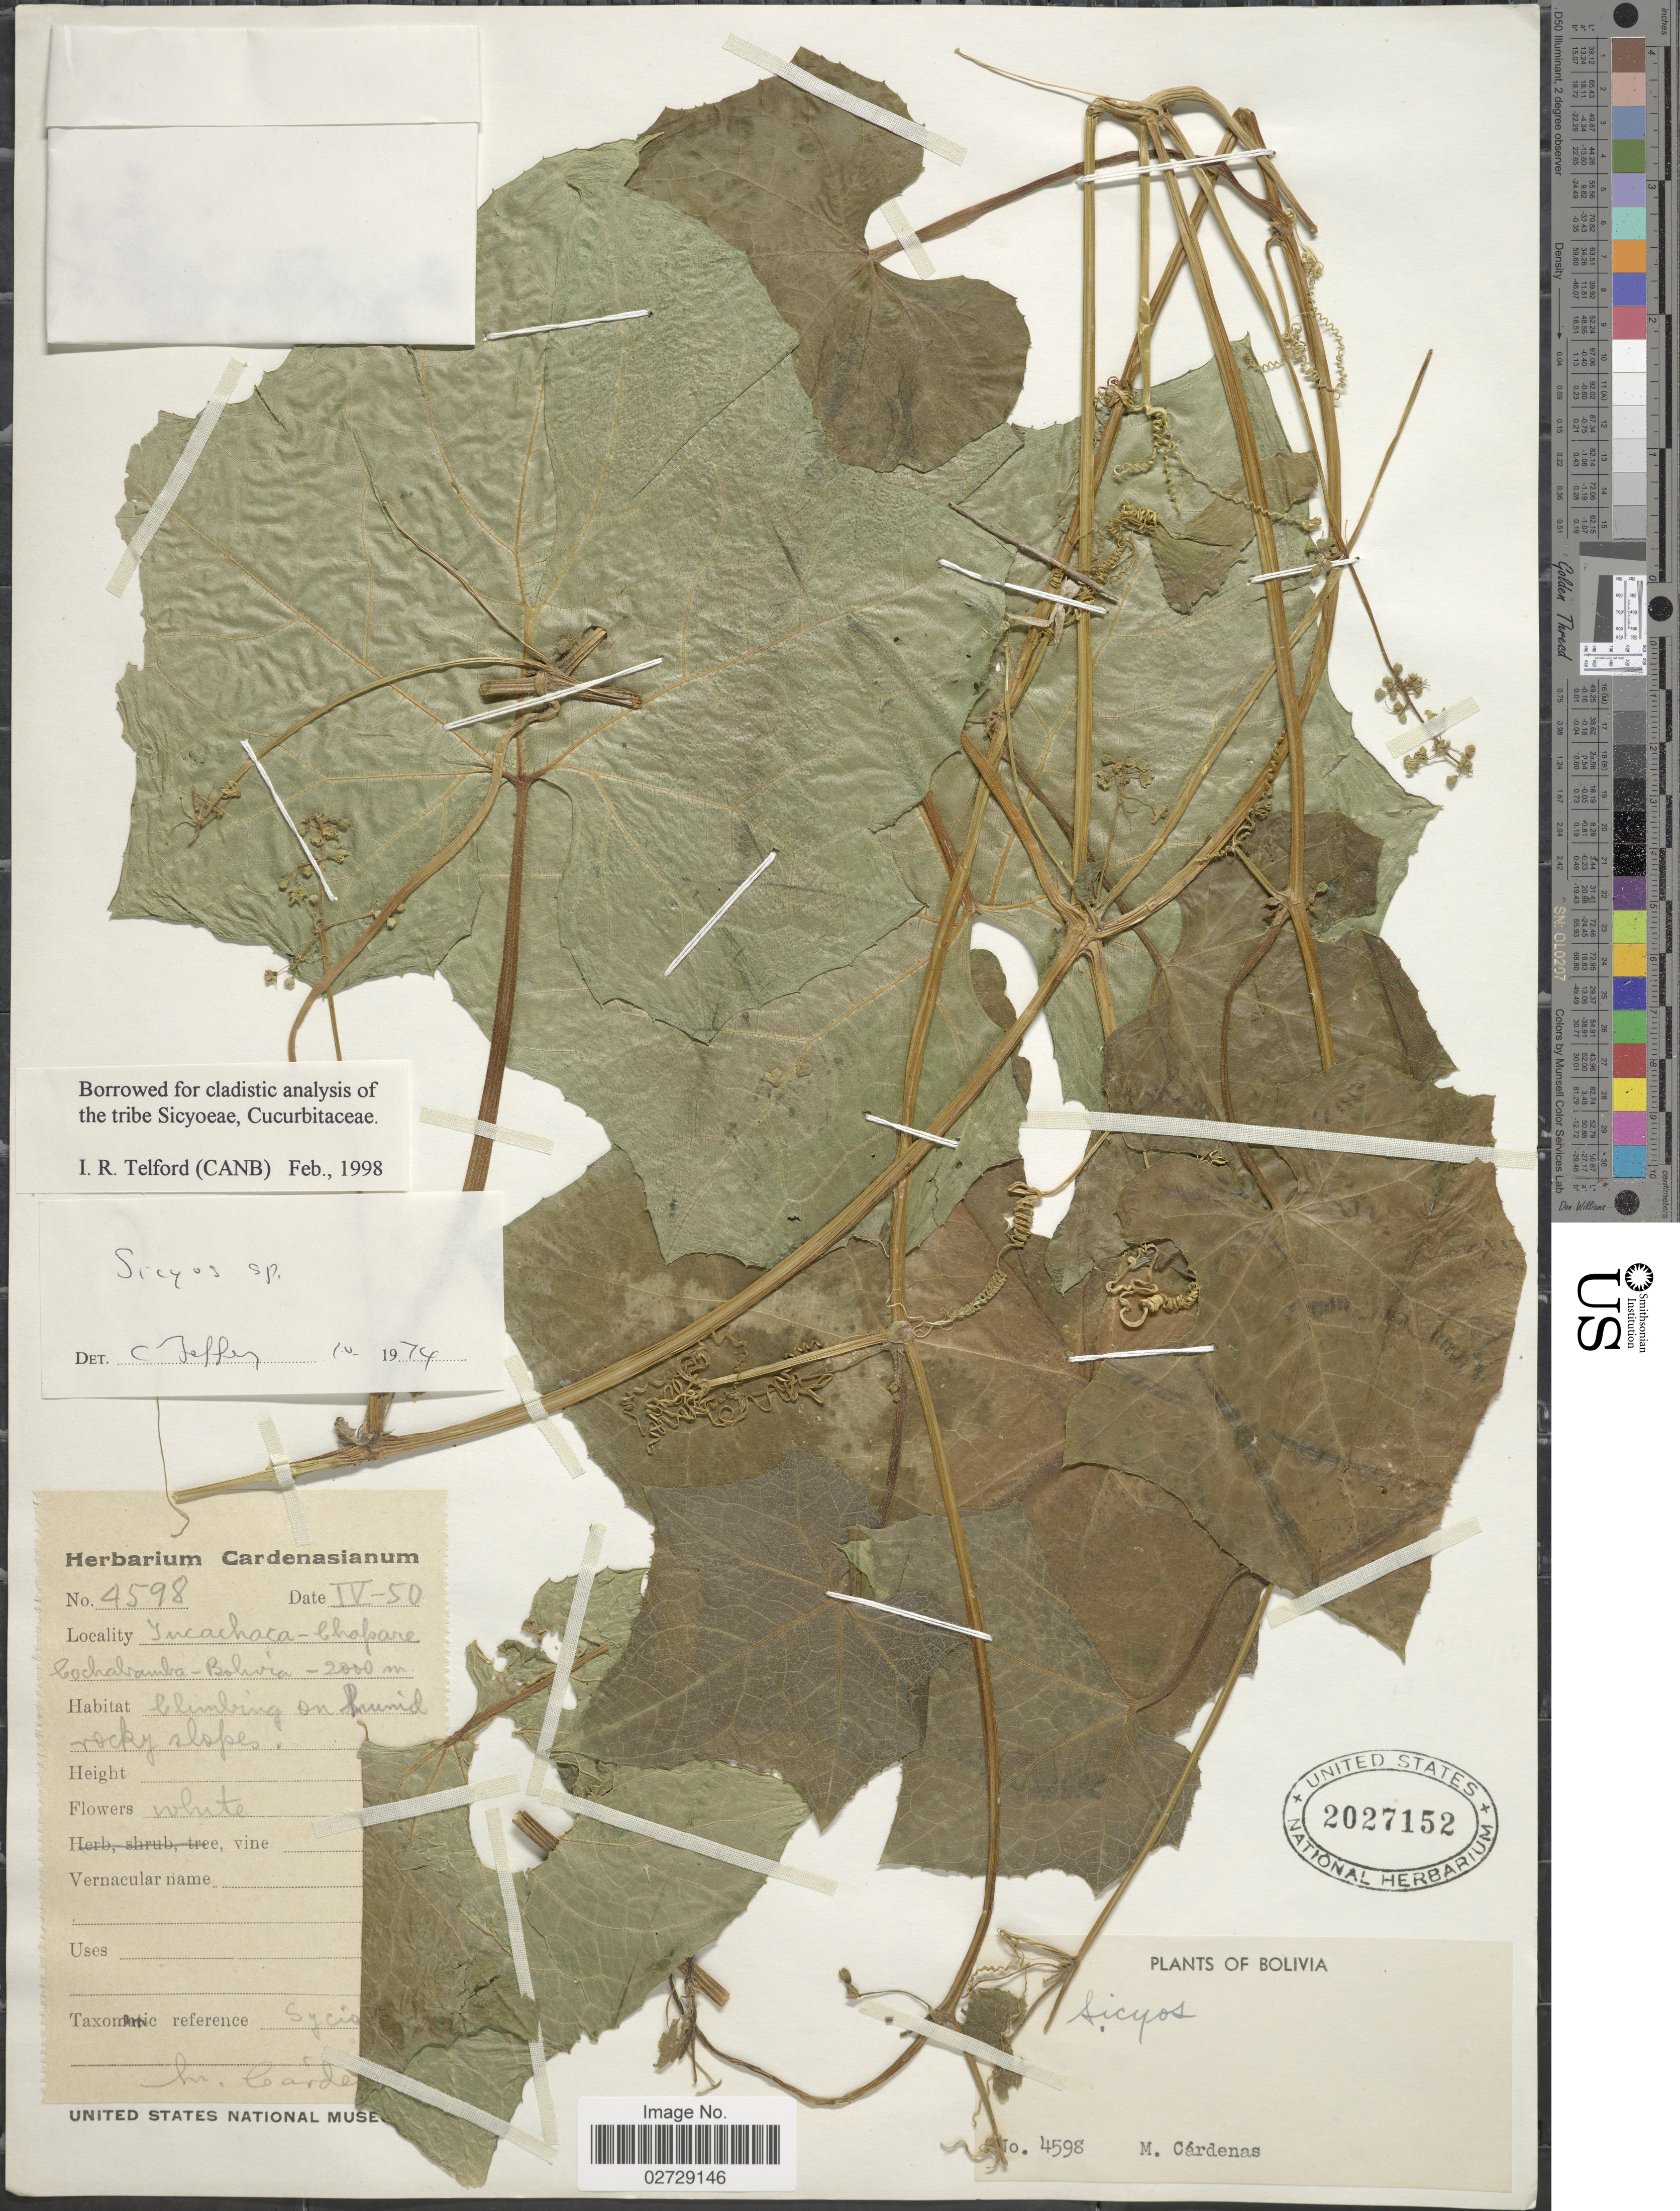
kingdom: Plantae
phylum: Tracheophyta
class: Magnoliopsida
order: Cucurbitales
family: Cucurbitaceae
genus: Sicyos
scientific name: Sicyos sp.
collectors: M. Cárdenas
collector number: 4598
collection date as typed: Transcribed d/m/y: /4/50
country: Bolivia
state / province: Cochabamba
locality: Incachaca - Chapare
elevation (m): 2000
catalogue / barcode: US 2027152